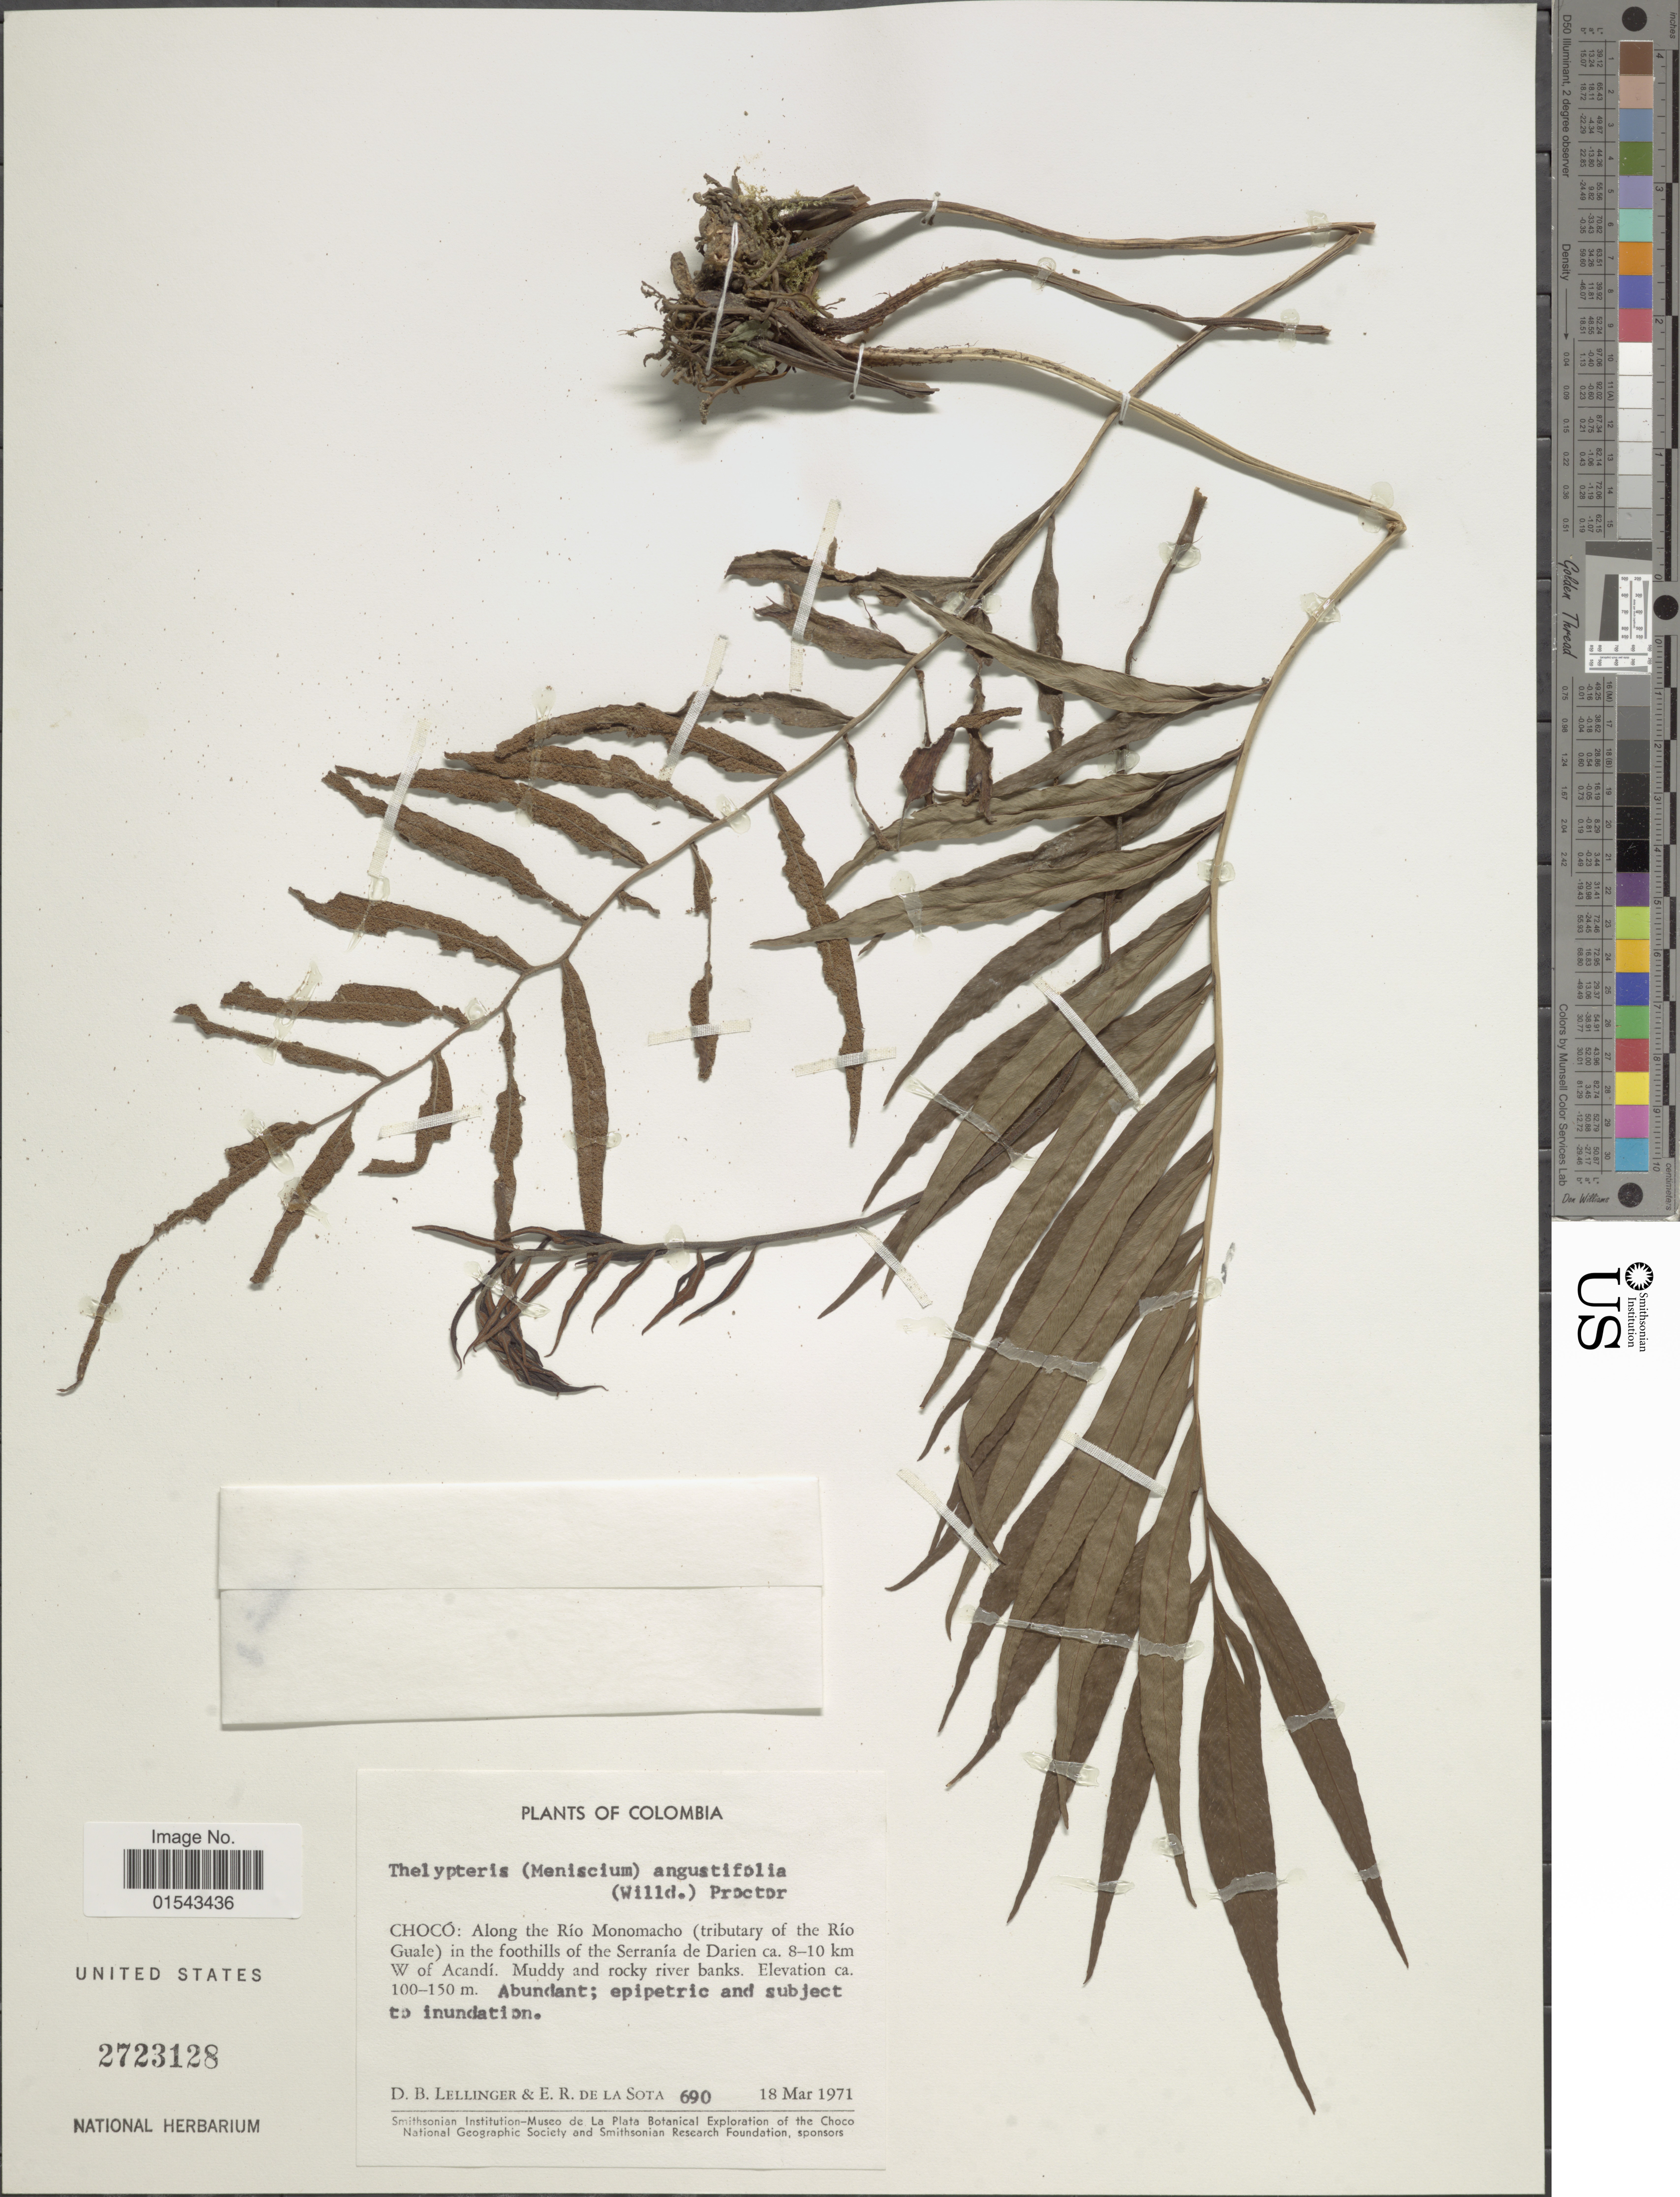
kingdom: Plantae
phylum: Tracheophyta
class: Polypodiopsida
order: Polypodiales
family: Thelypteridaceae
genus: Meniscium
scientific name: Meniscium angustifolium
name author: Willd.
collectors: D. B. Lellinger & E. R. de la Sota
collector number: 690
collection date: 1971-03-18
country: Colombia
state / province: Chocó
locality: Along the Río Monomacho (tributary of the Río Guale) in the foothills of the Serranía de Darien ca. 8-10 km W of Acandí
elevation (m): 100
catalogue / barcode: US 2723128